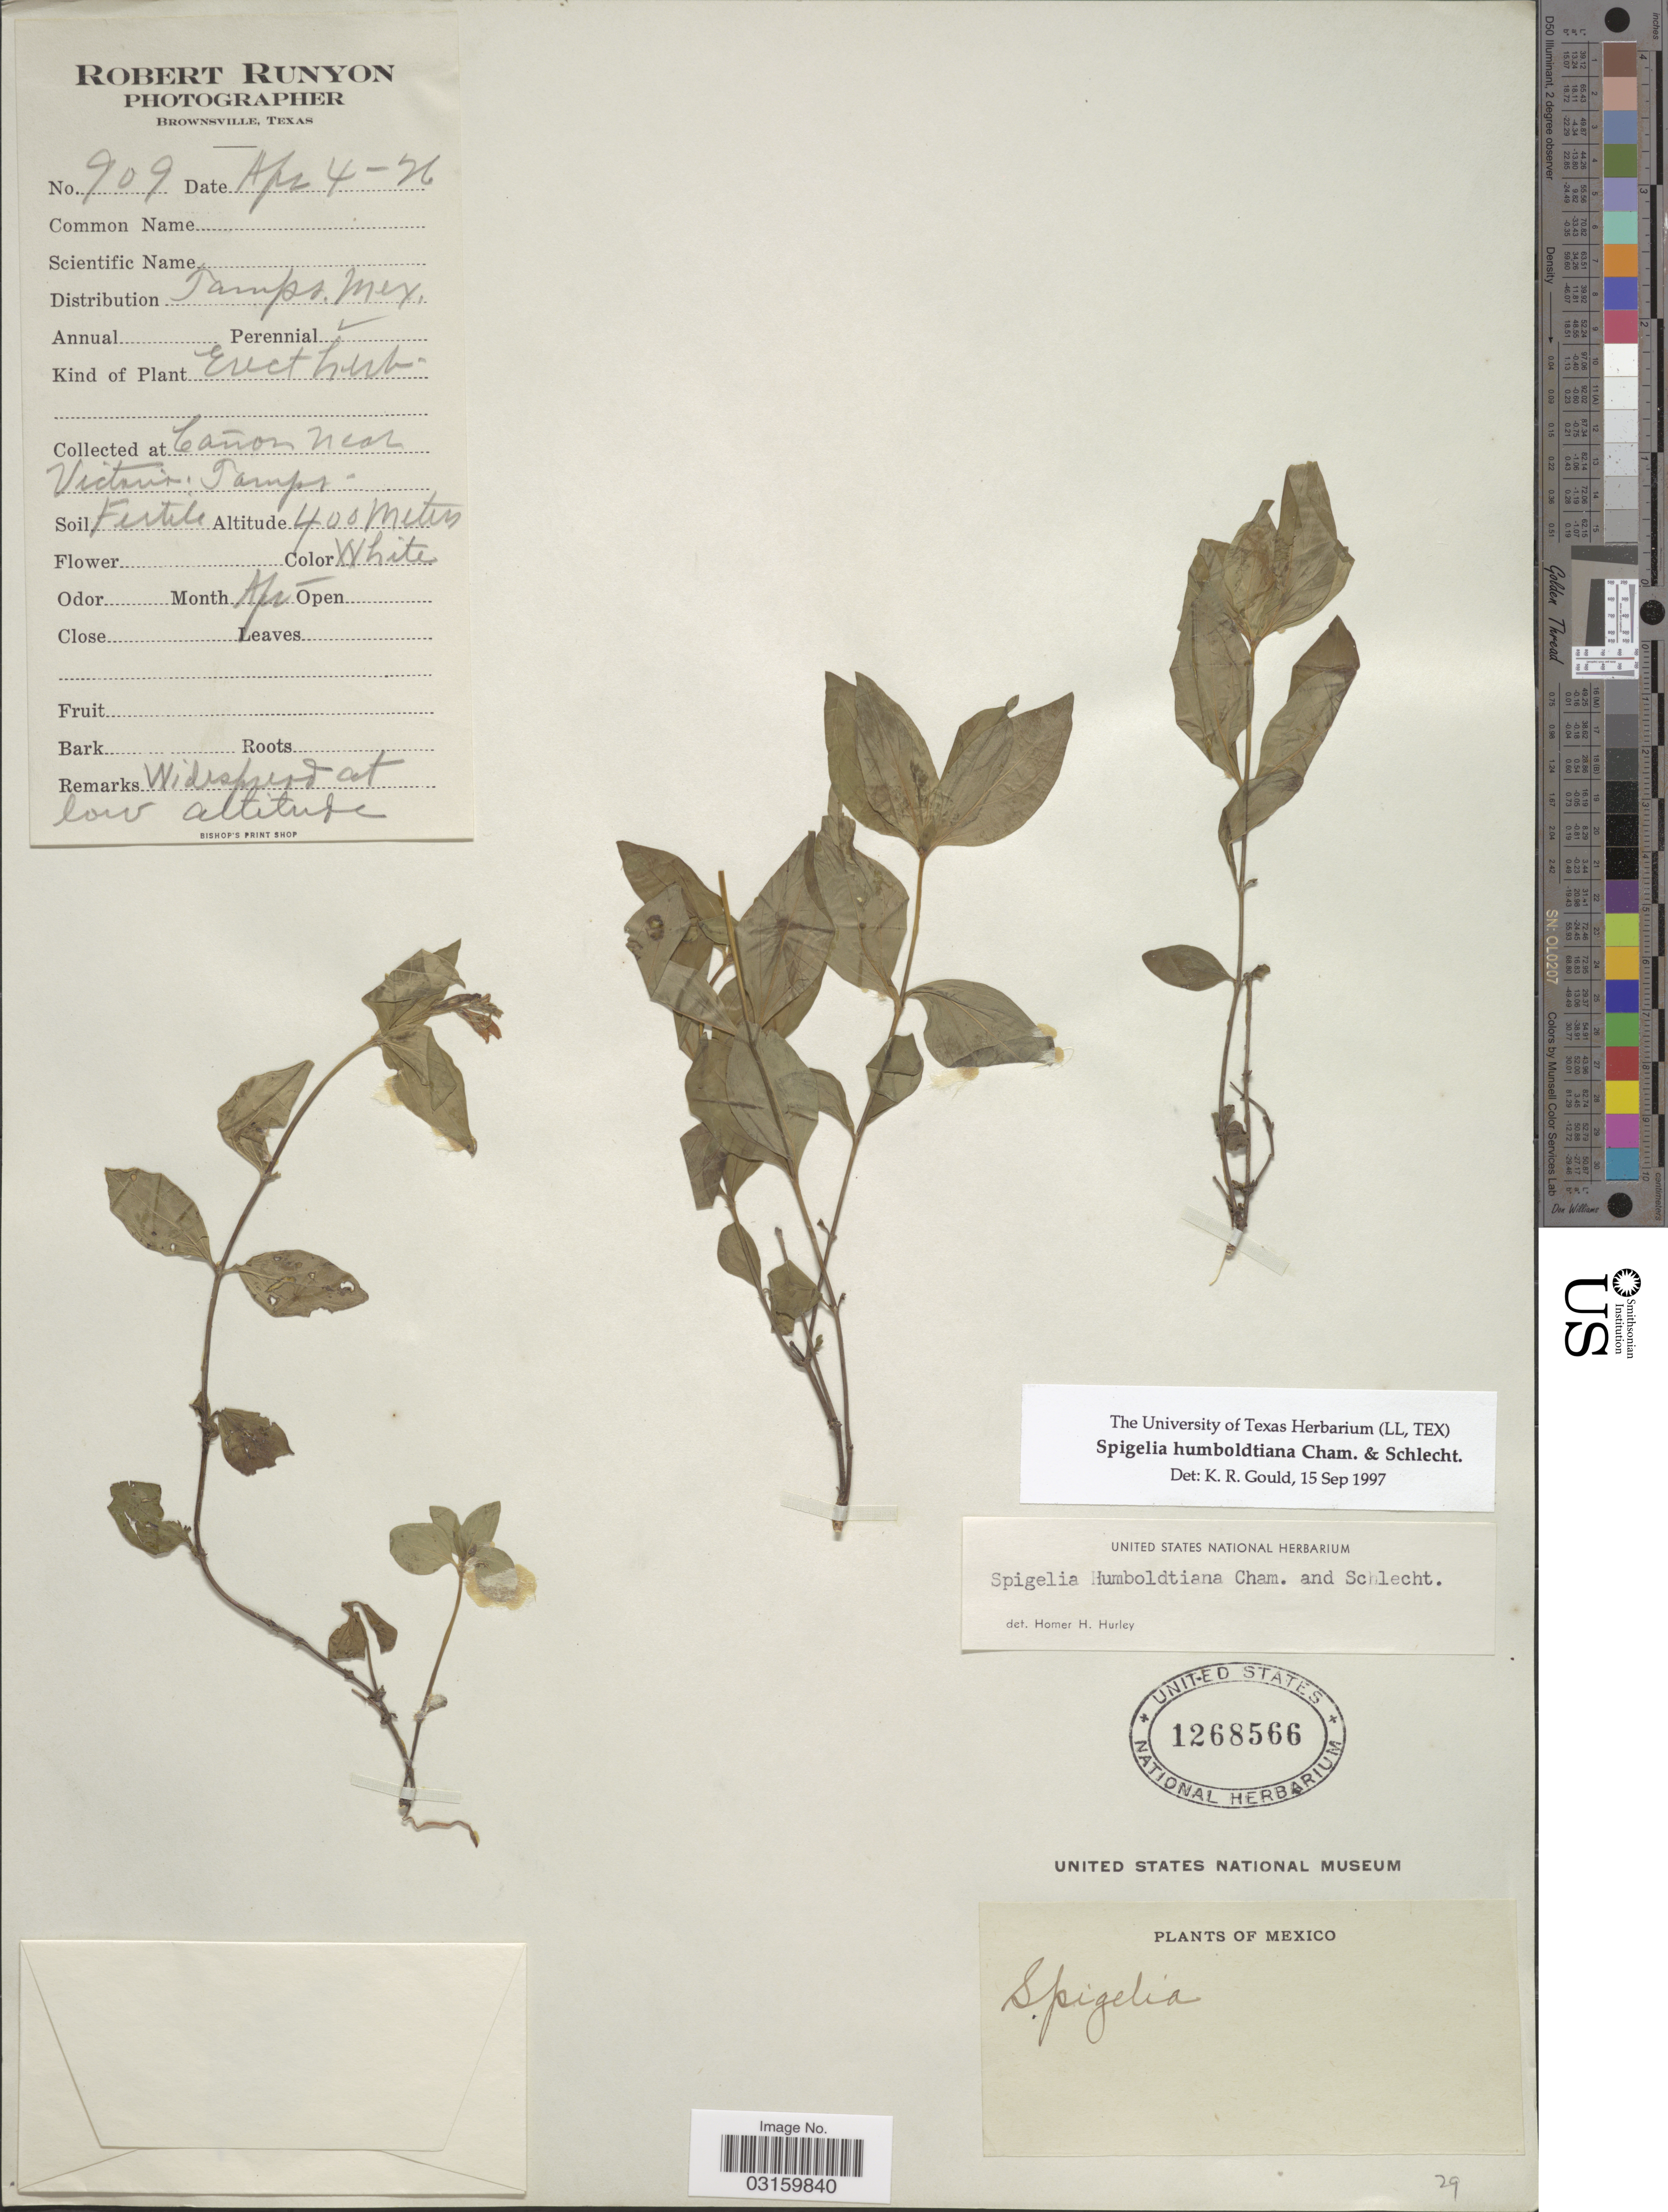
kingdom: Plantae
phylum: Tracheophyta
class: Magnoliopsida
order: Gentianales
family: Loganiaceae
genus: Spigelia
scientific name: Spigelia humboldtiana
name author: Cham. & Schltdl.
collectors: R. Runyon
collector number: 909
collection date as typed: Transcribed d/m/y: 4/4/26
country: Mexico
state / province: Tamaulipas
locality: Cañon near Victoria. Tamps.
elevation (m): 400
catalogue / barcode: US 1268566